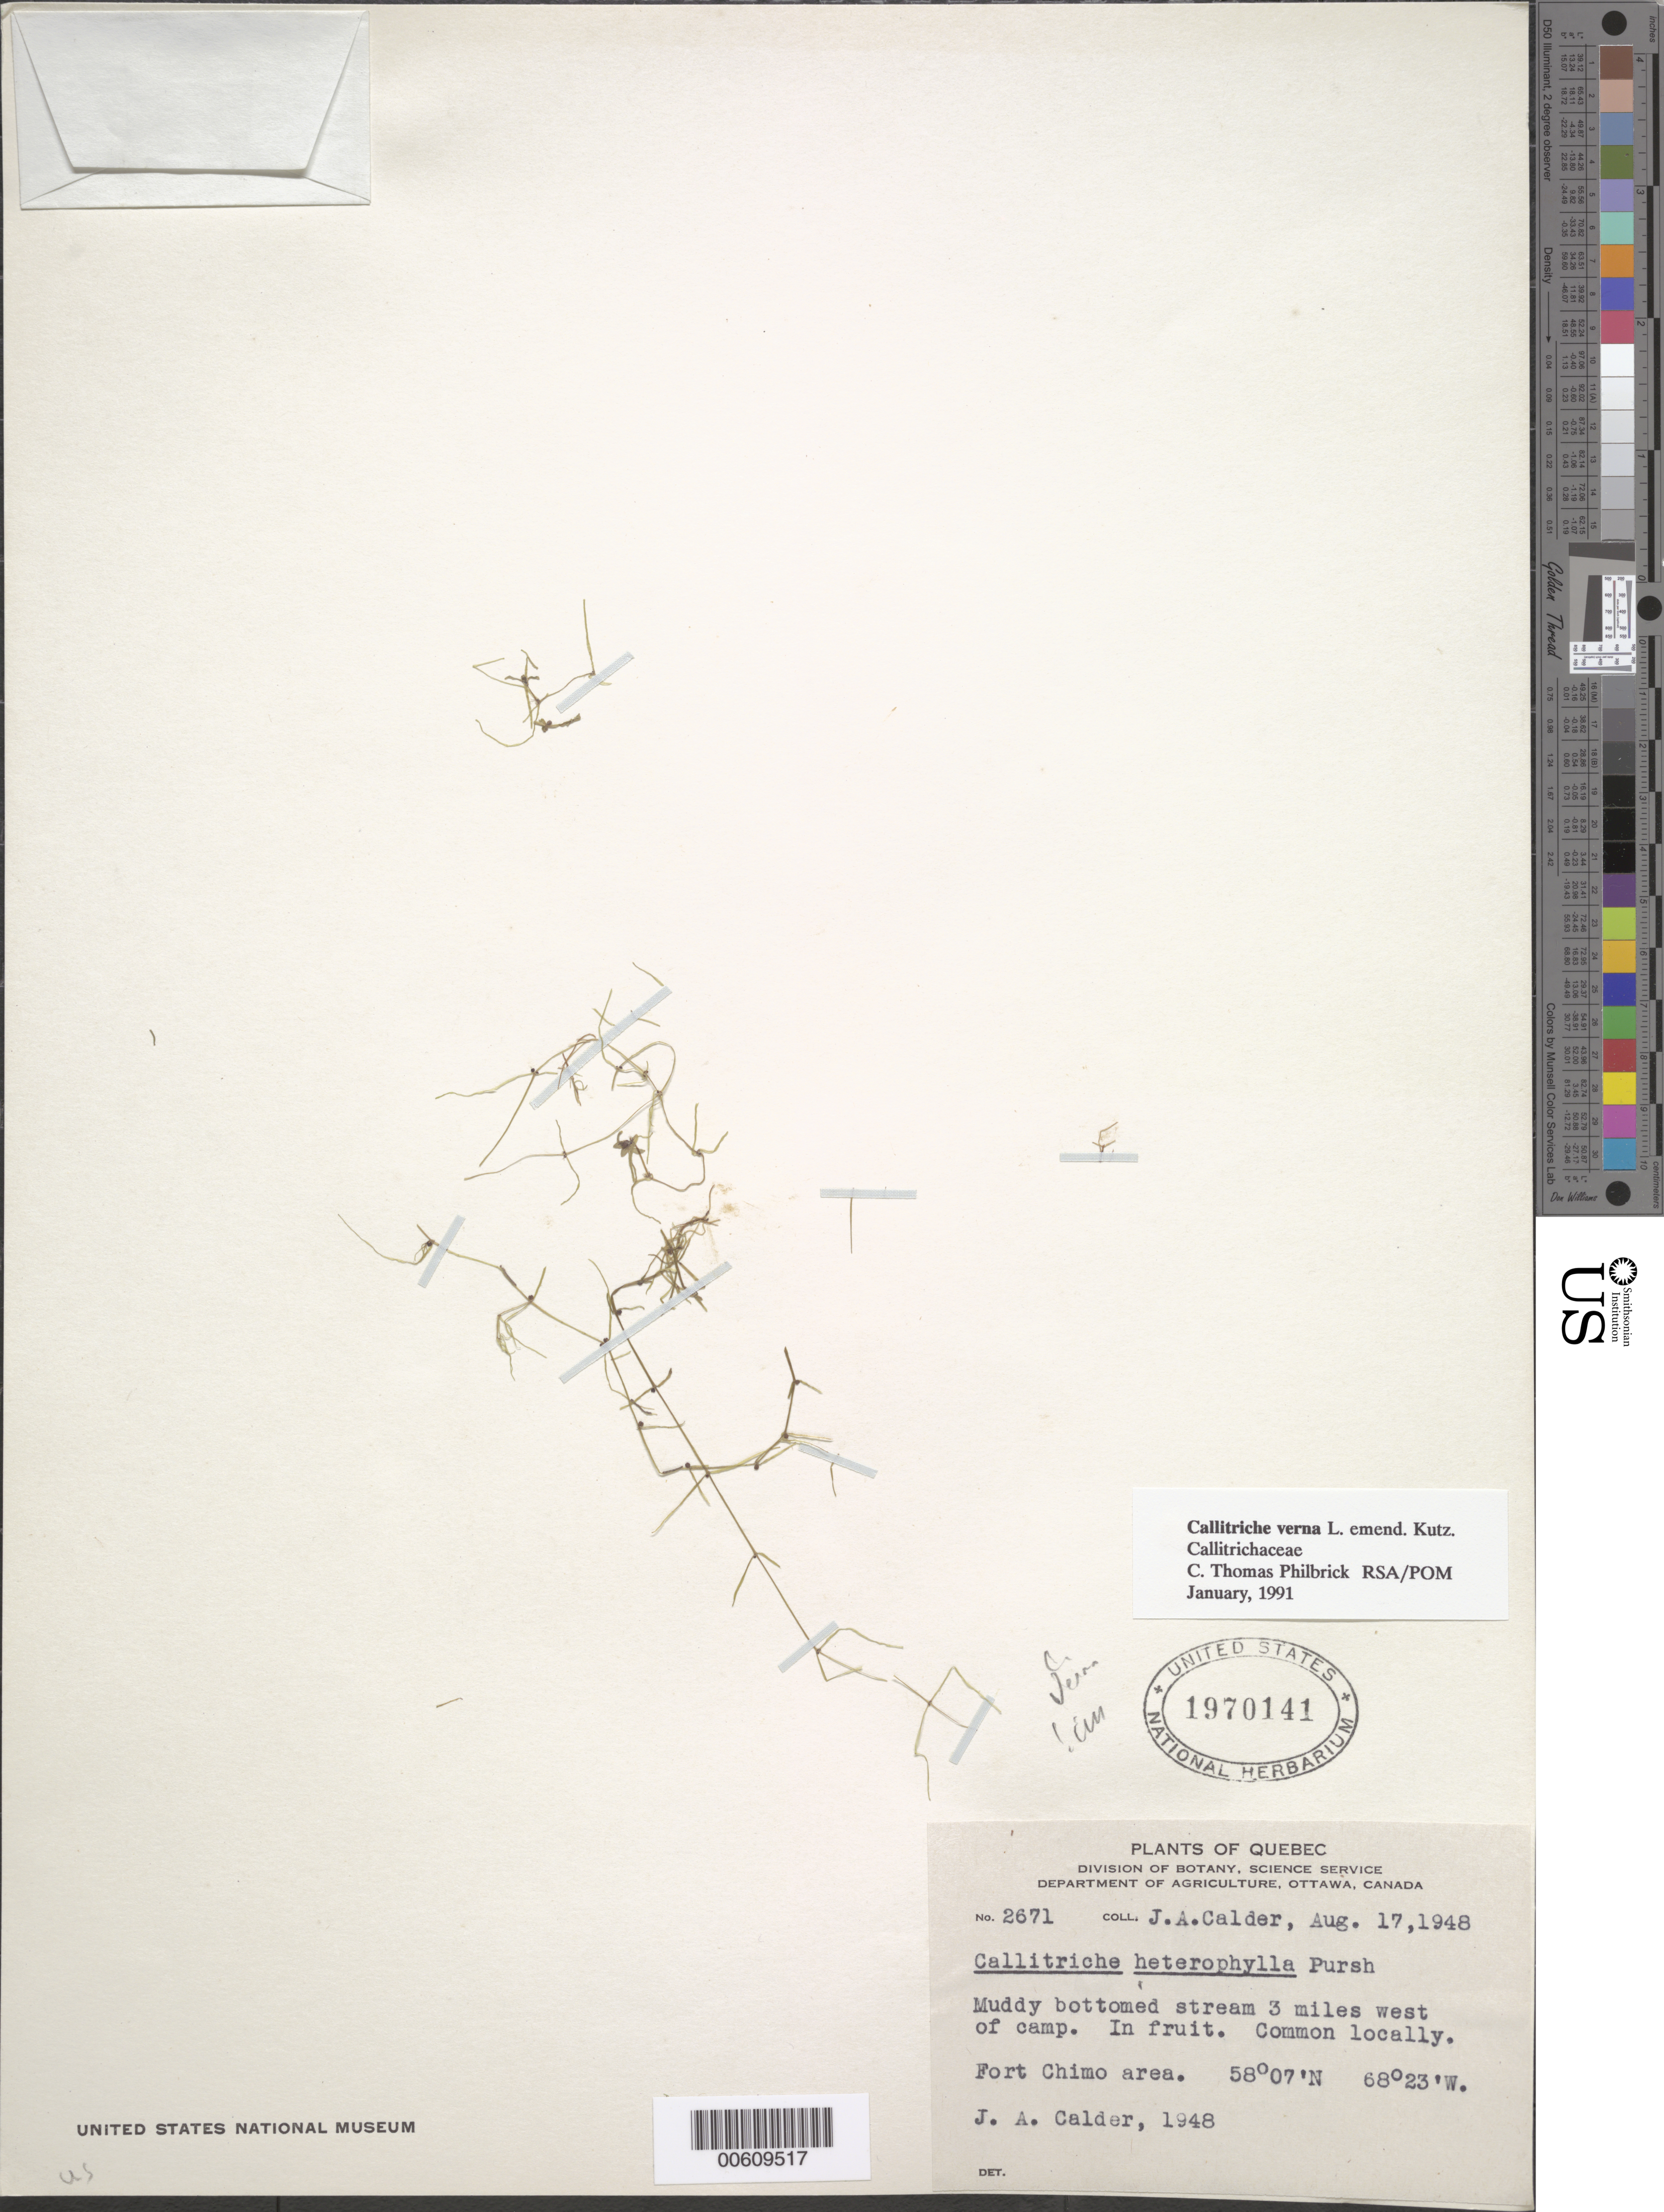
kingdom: Plantae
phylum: Tracheophyta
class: Magnoliopsida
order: Lamiales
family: Plantaginaceae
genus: Callitriche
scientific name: Callitriche verna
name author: L.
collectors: J. A. Calder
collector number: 2671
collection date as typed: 17 Aug 1948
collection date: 1948-08-17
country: Canada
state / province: Quebec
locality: Fort Chimo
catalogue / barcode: US 1970141